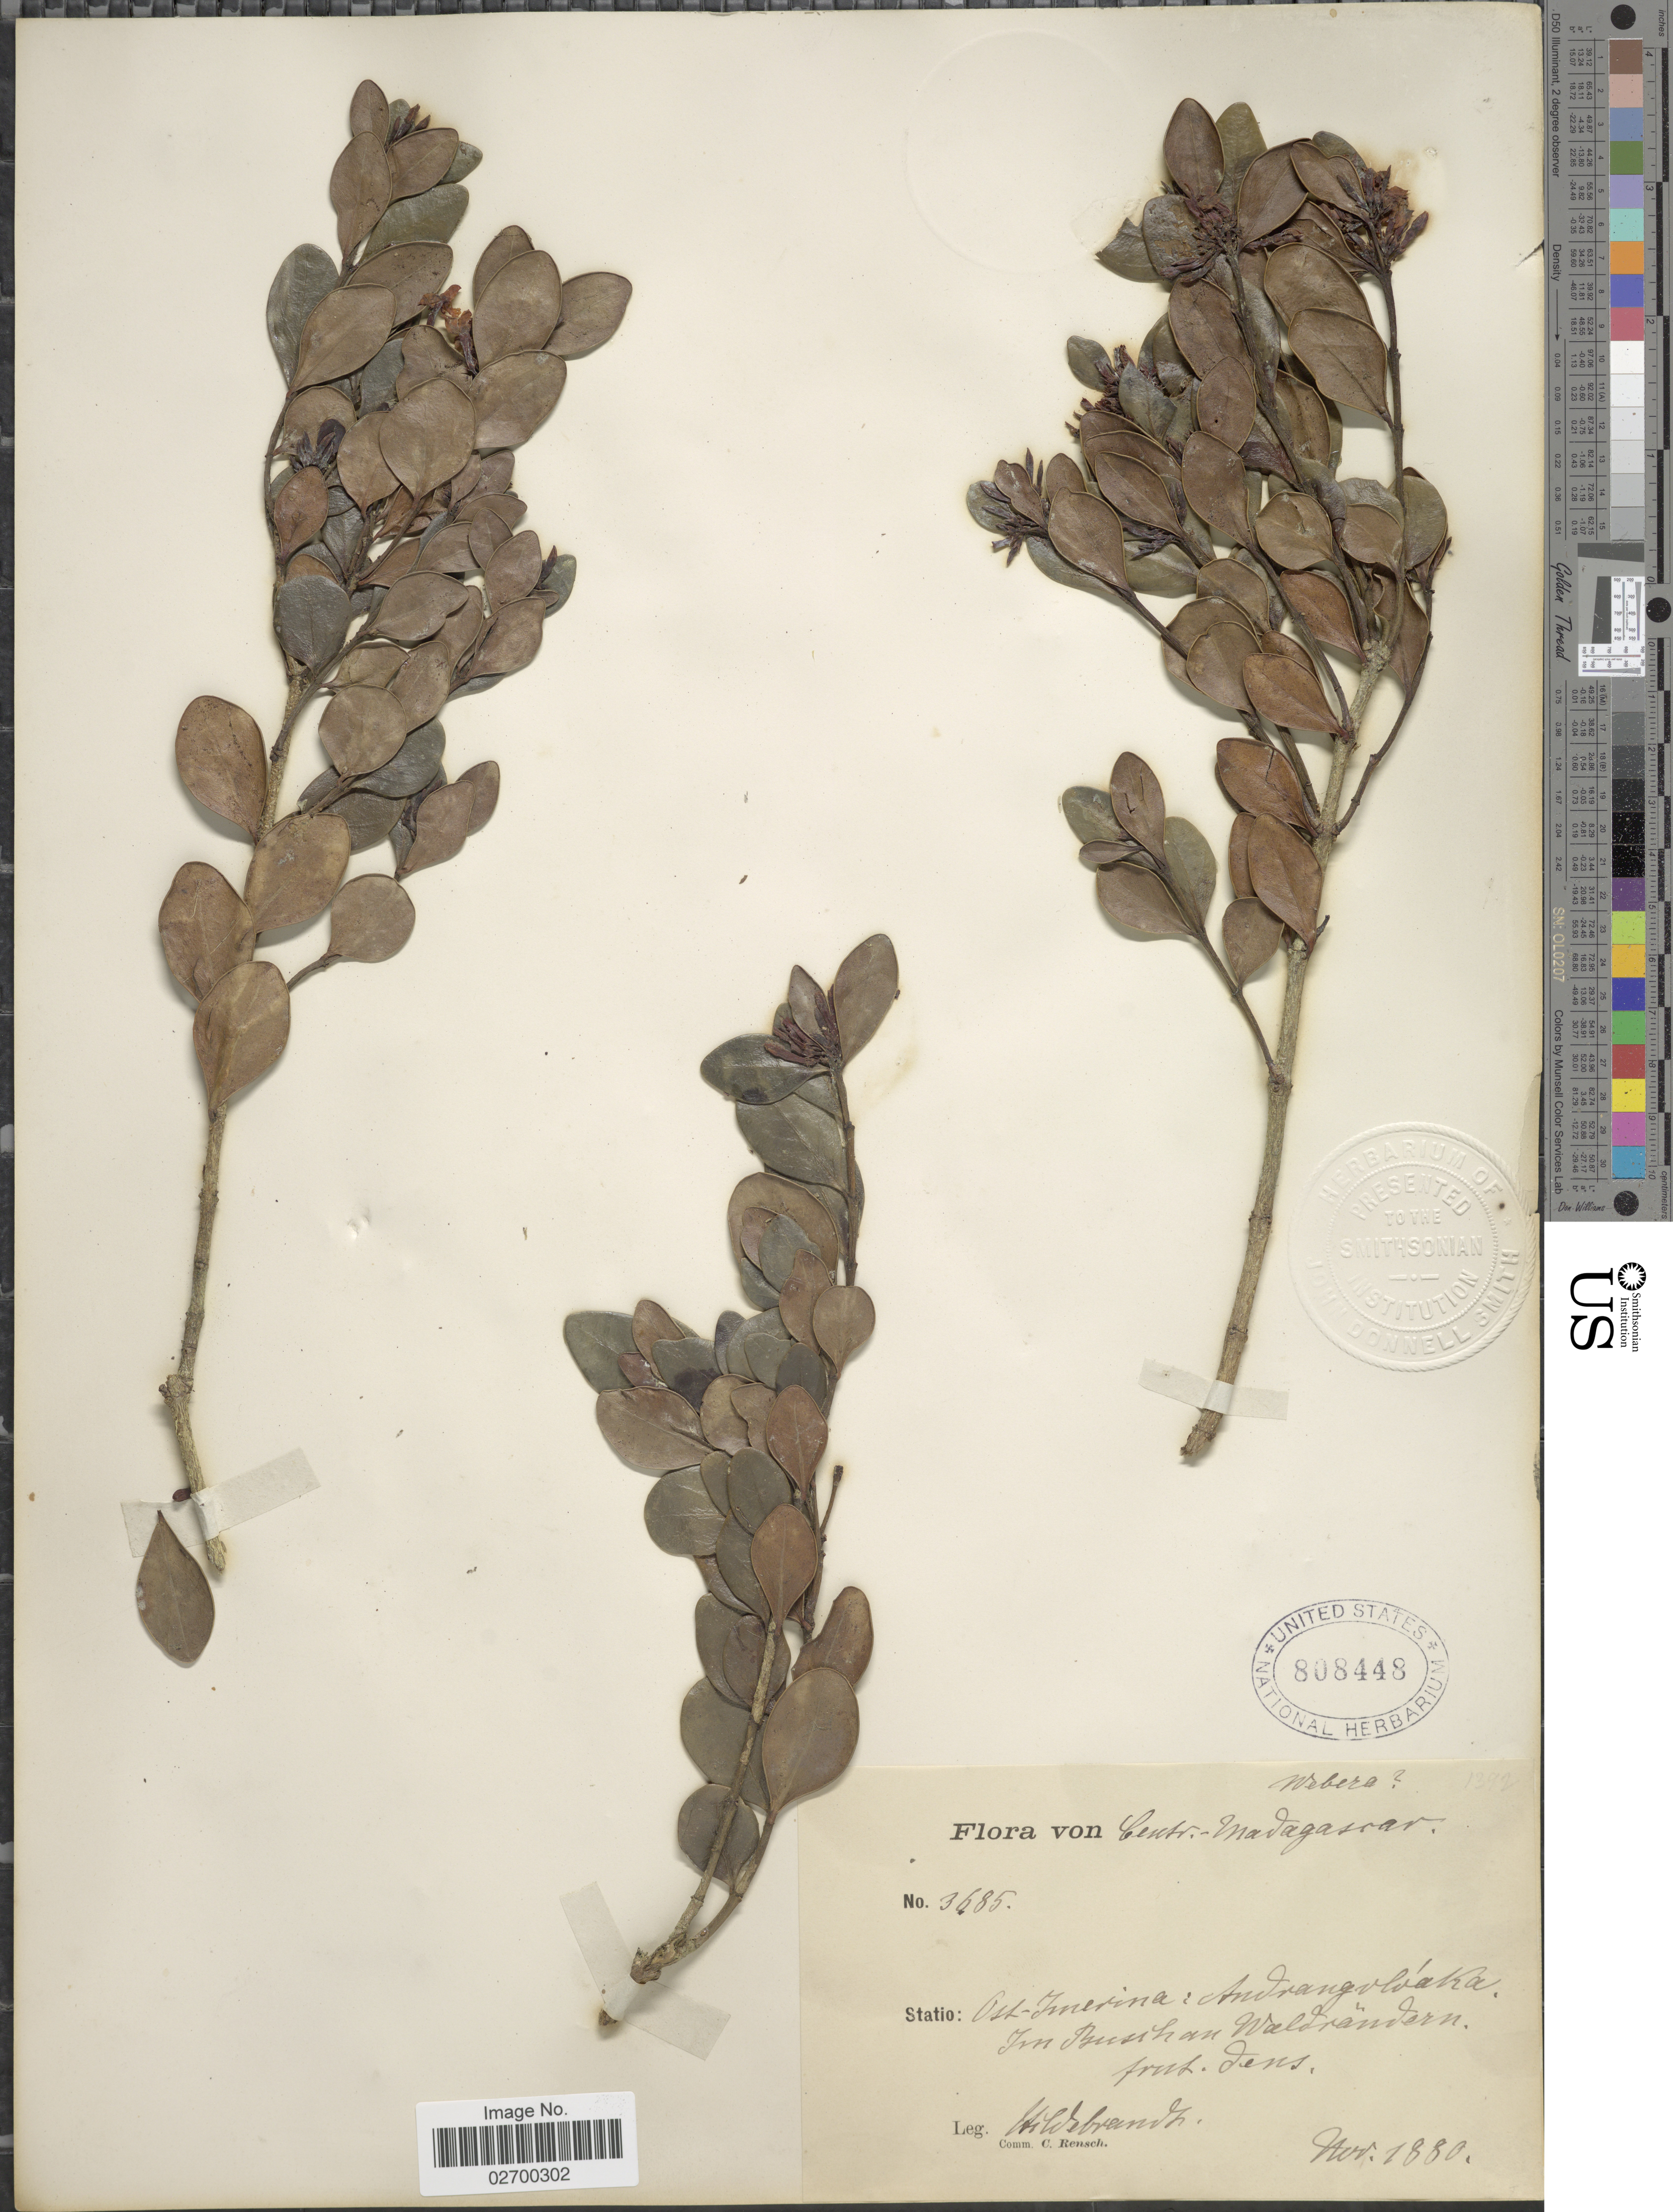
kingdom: Plantae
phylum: Tracheophyta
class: Magnoliopsida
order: Gentianales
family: Rubiaceae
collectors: J. Hildebrandt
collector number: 3685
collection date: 1880-11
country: Madagascar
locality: Ost-Innerina: Andrangoloaka. Im Buschan Waldrandern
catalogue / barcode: US 808448